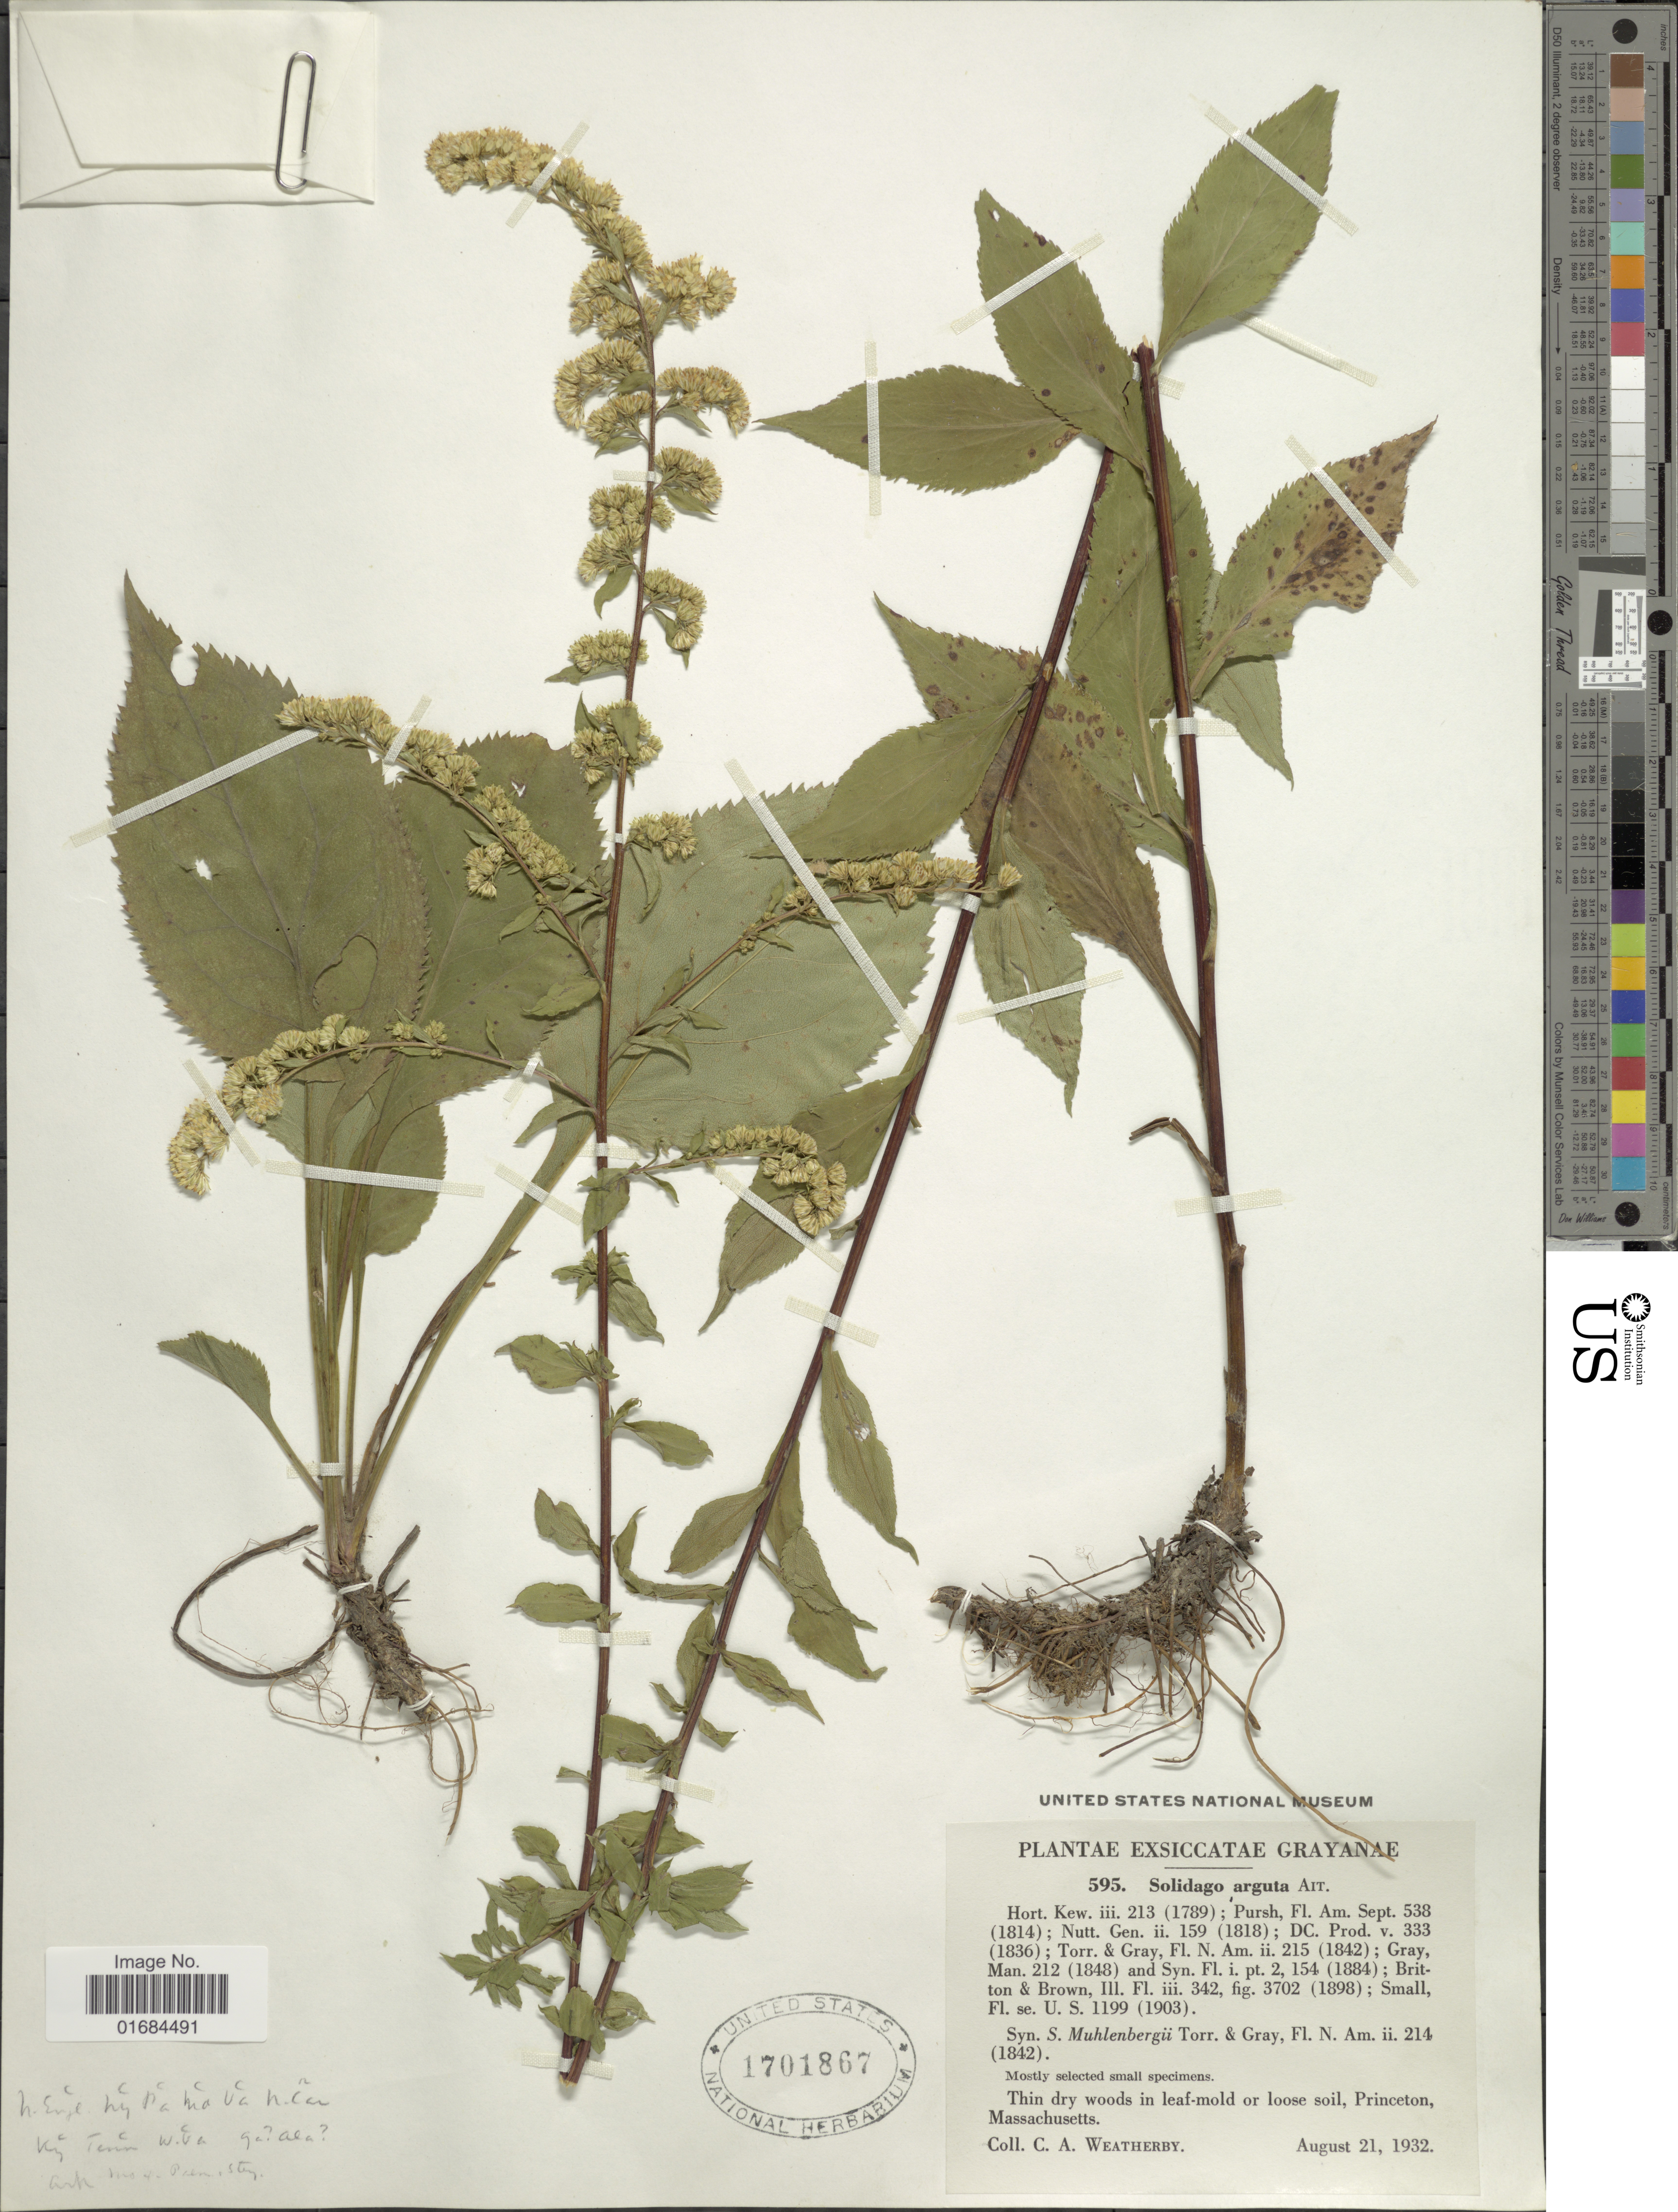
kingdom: Plantae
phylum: Tracheophyta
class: Magnoliopsida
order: Asterales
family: Asteraceae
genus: Solidago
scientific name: Solidago arguta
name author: Aiton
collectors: C. A. Weatherby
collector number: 595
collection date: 1932-08-21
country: United States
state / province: Massachusetts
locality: Thin dry woods in leaf- mold or loose soil, Princeton.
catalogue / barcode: US 1701867